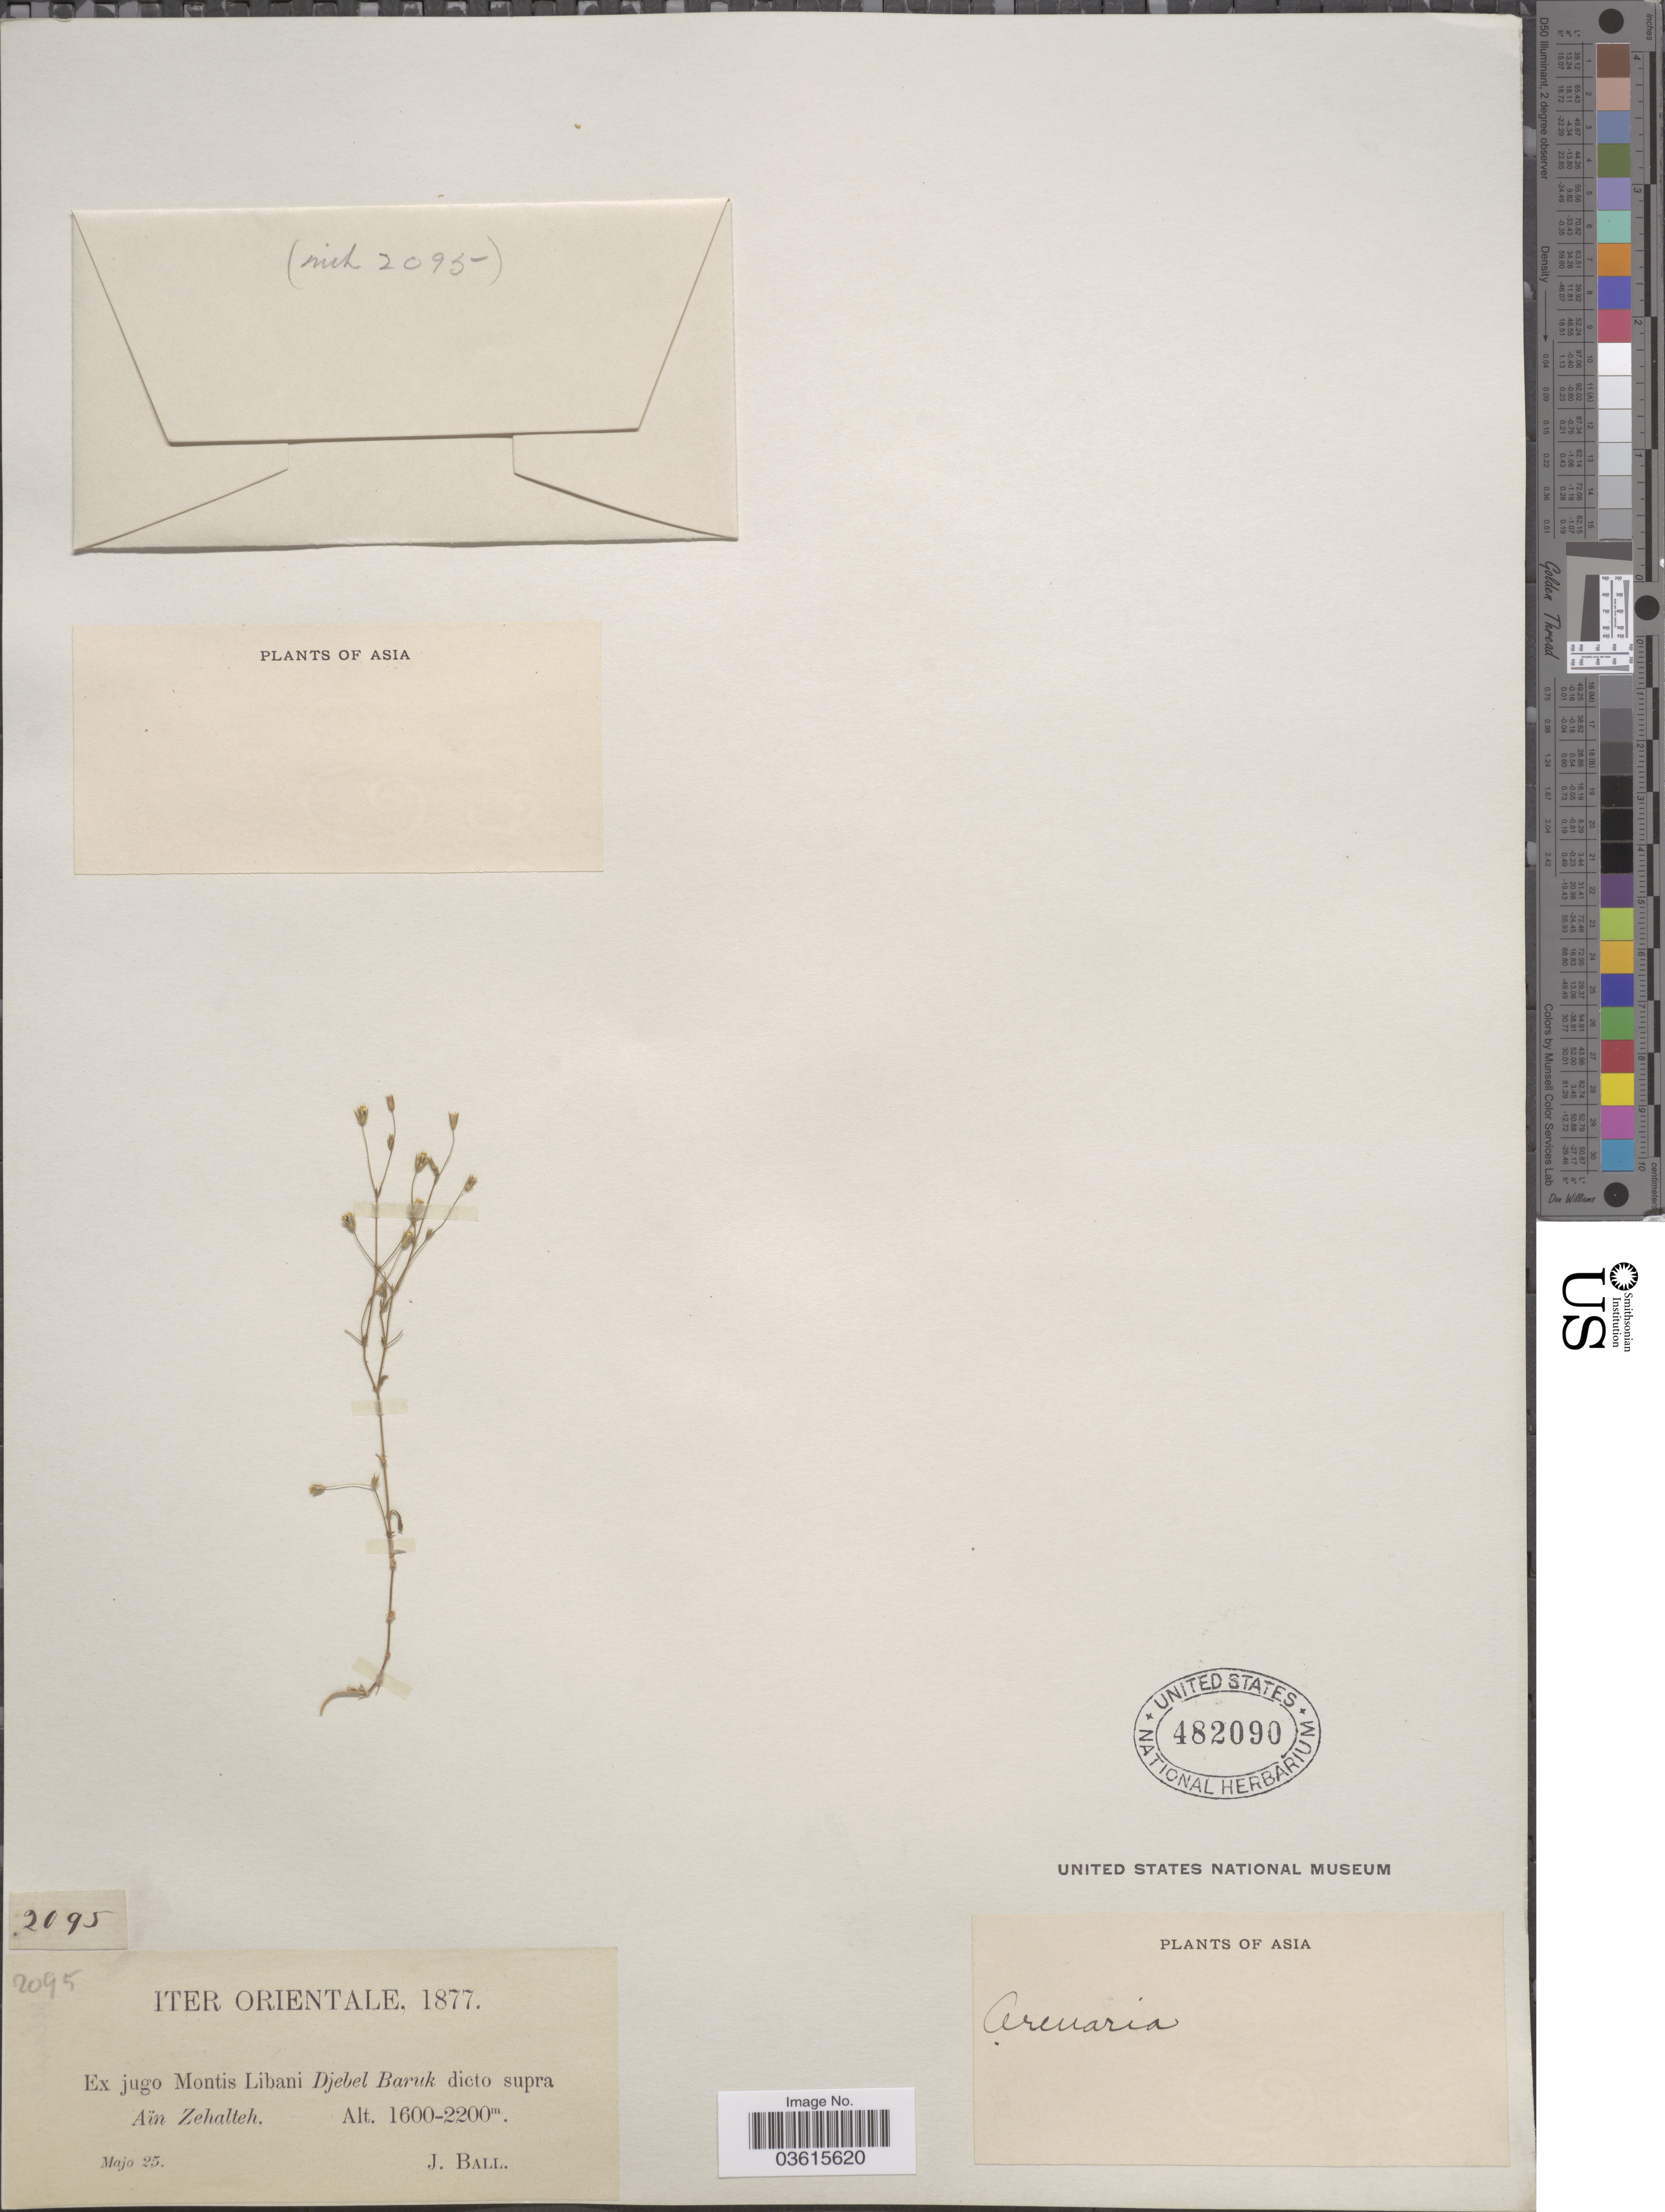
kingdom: Plantae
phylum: Tracheophyta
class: Magnoliopsida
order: Caryophyllales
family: Caryophyllaceae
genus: Arenaria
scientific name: Arenaria sp.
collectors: J. Ball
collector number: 2095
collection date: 1877-05-25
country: Lebanon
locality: Asia. Orientale. Ex jugo Montis Libani Djebel Baruk dicto supra Aïn Zehalteh.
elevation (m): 1600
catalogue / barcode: US 482090